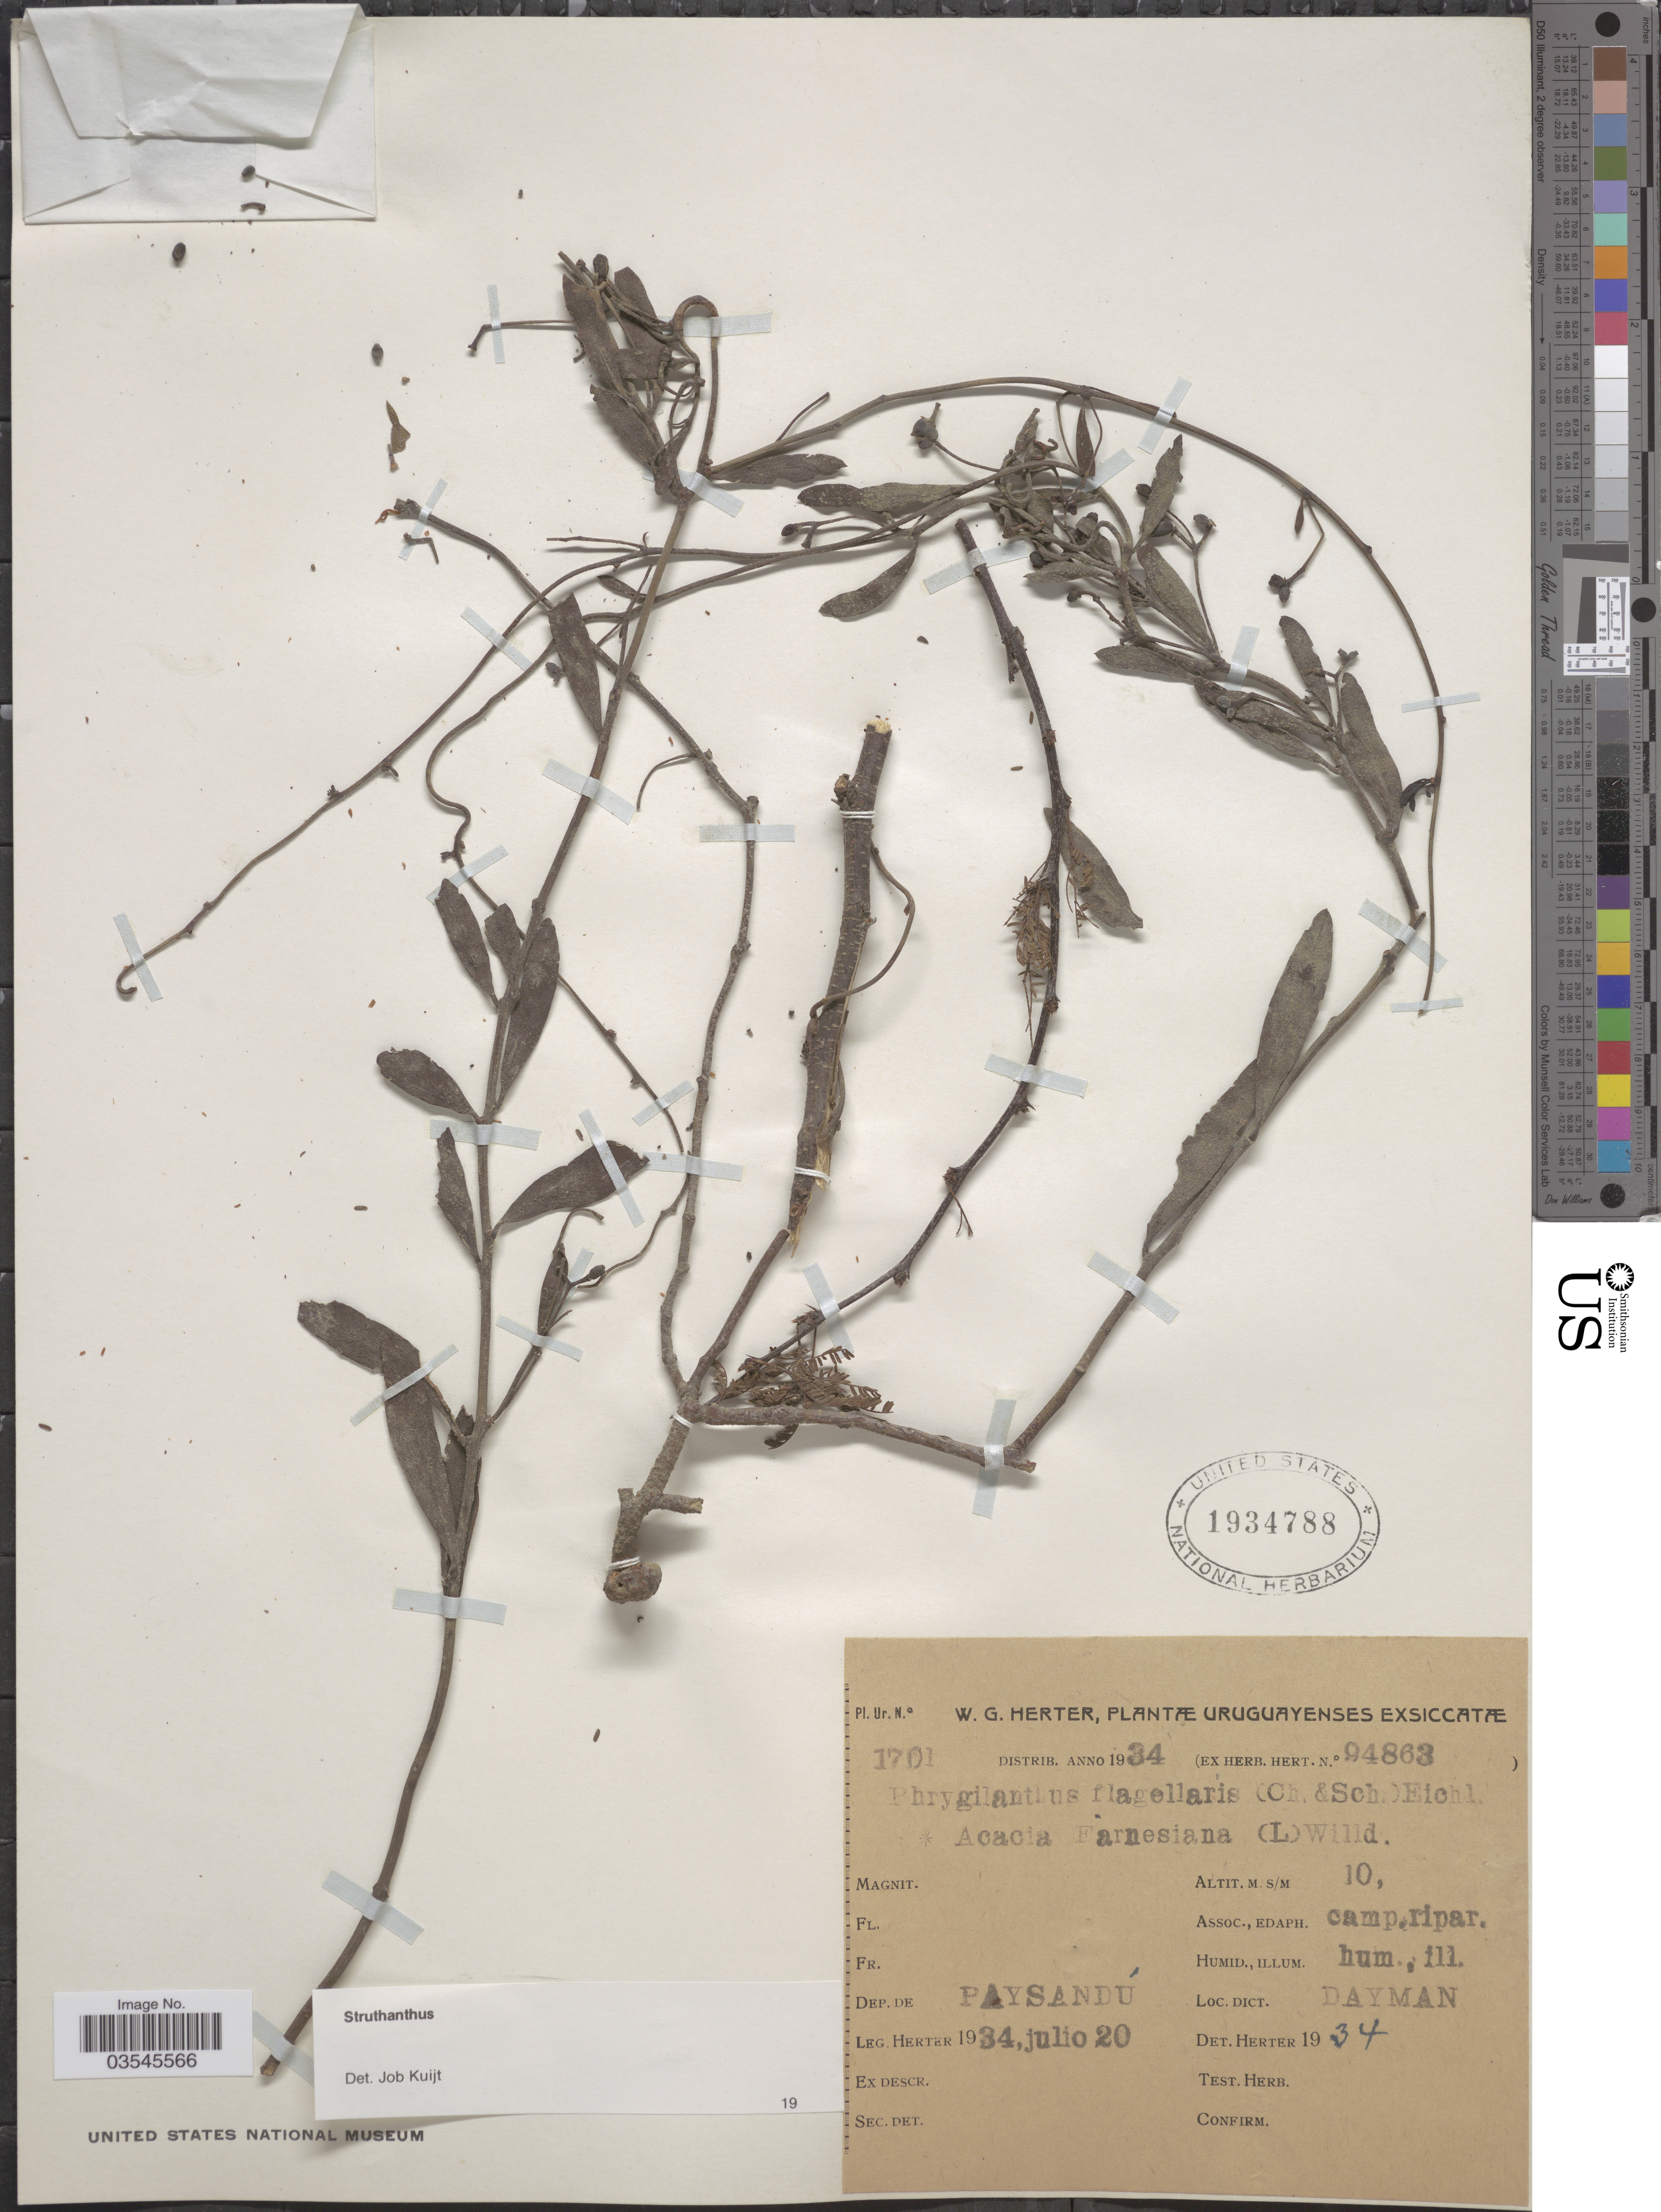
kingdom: Plantae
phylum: Tracheophyta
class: Magnoliopsida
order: Santalales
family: Loranthaceae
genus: Struthanthus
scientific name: Struthanthus sp.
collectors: W. G. Herter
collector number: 1701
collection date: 1934-07-20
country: Uruguay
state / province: Paysandu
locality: Dep. de Paysandú. Dayman.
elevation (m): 10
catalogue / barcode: US 1934788